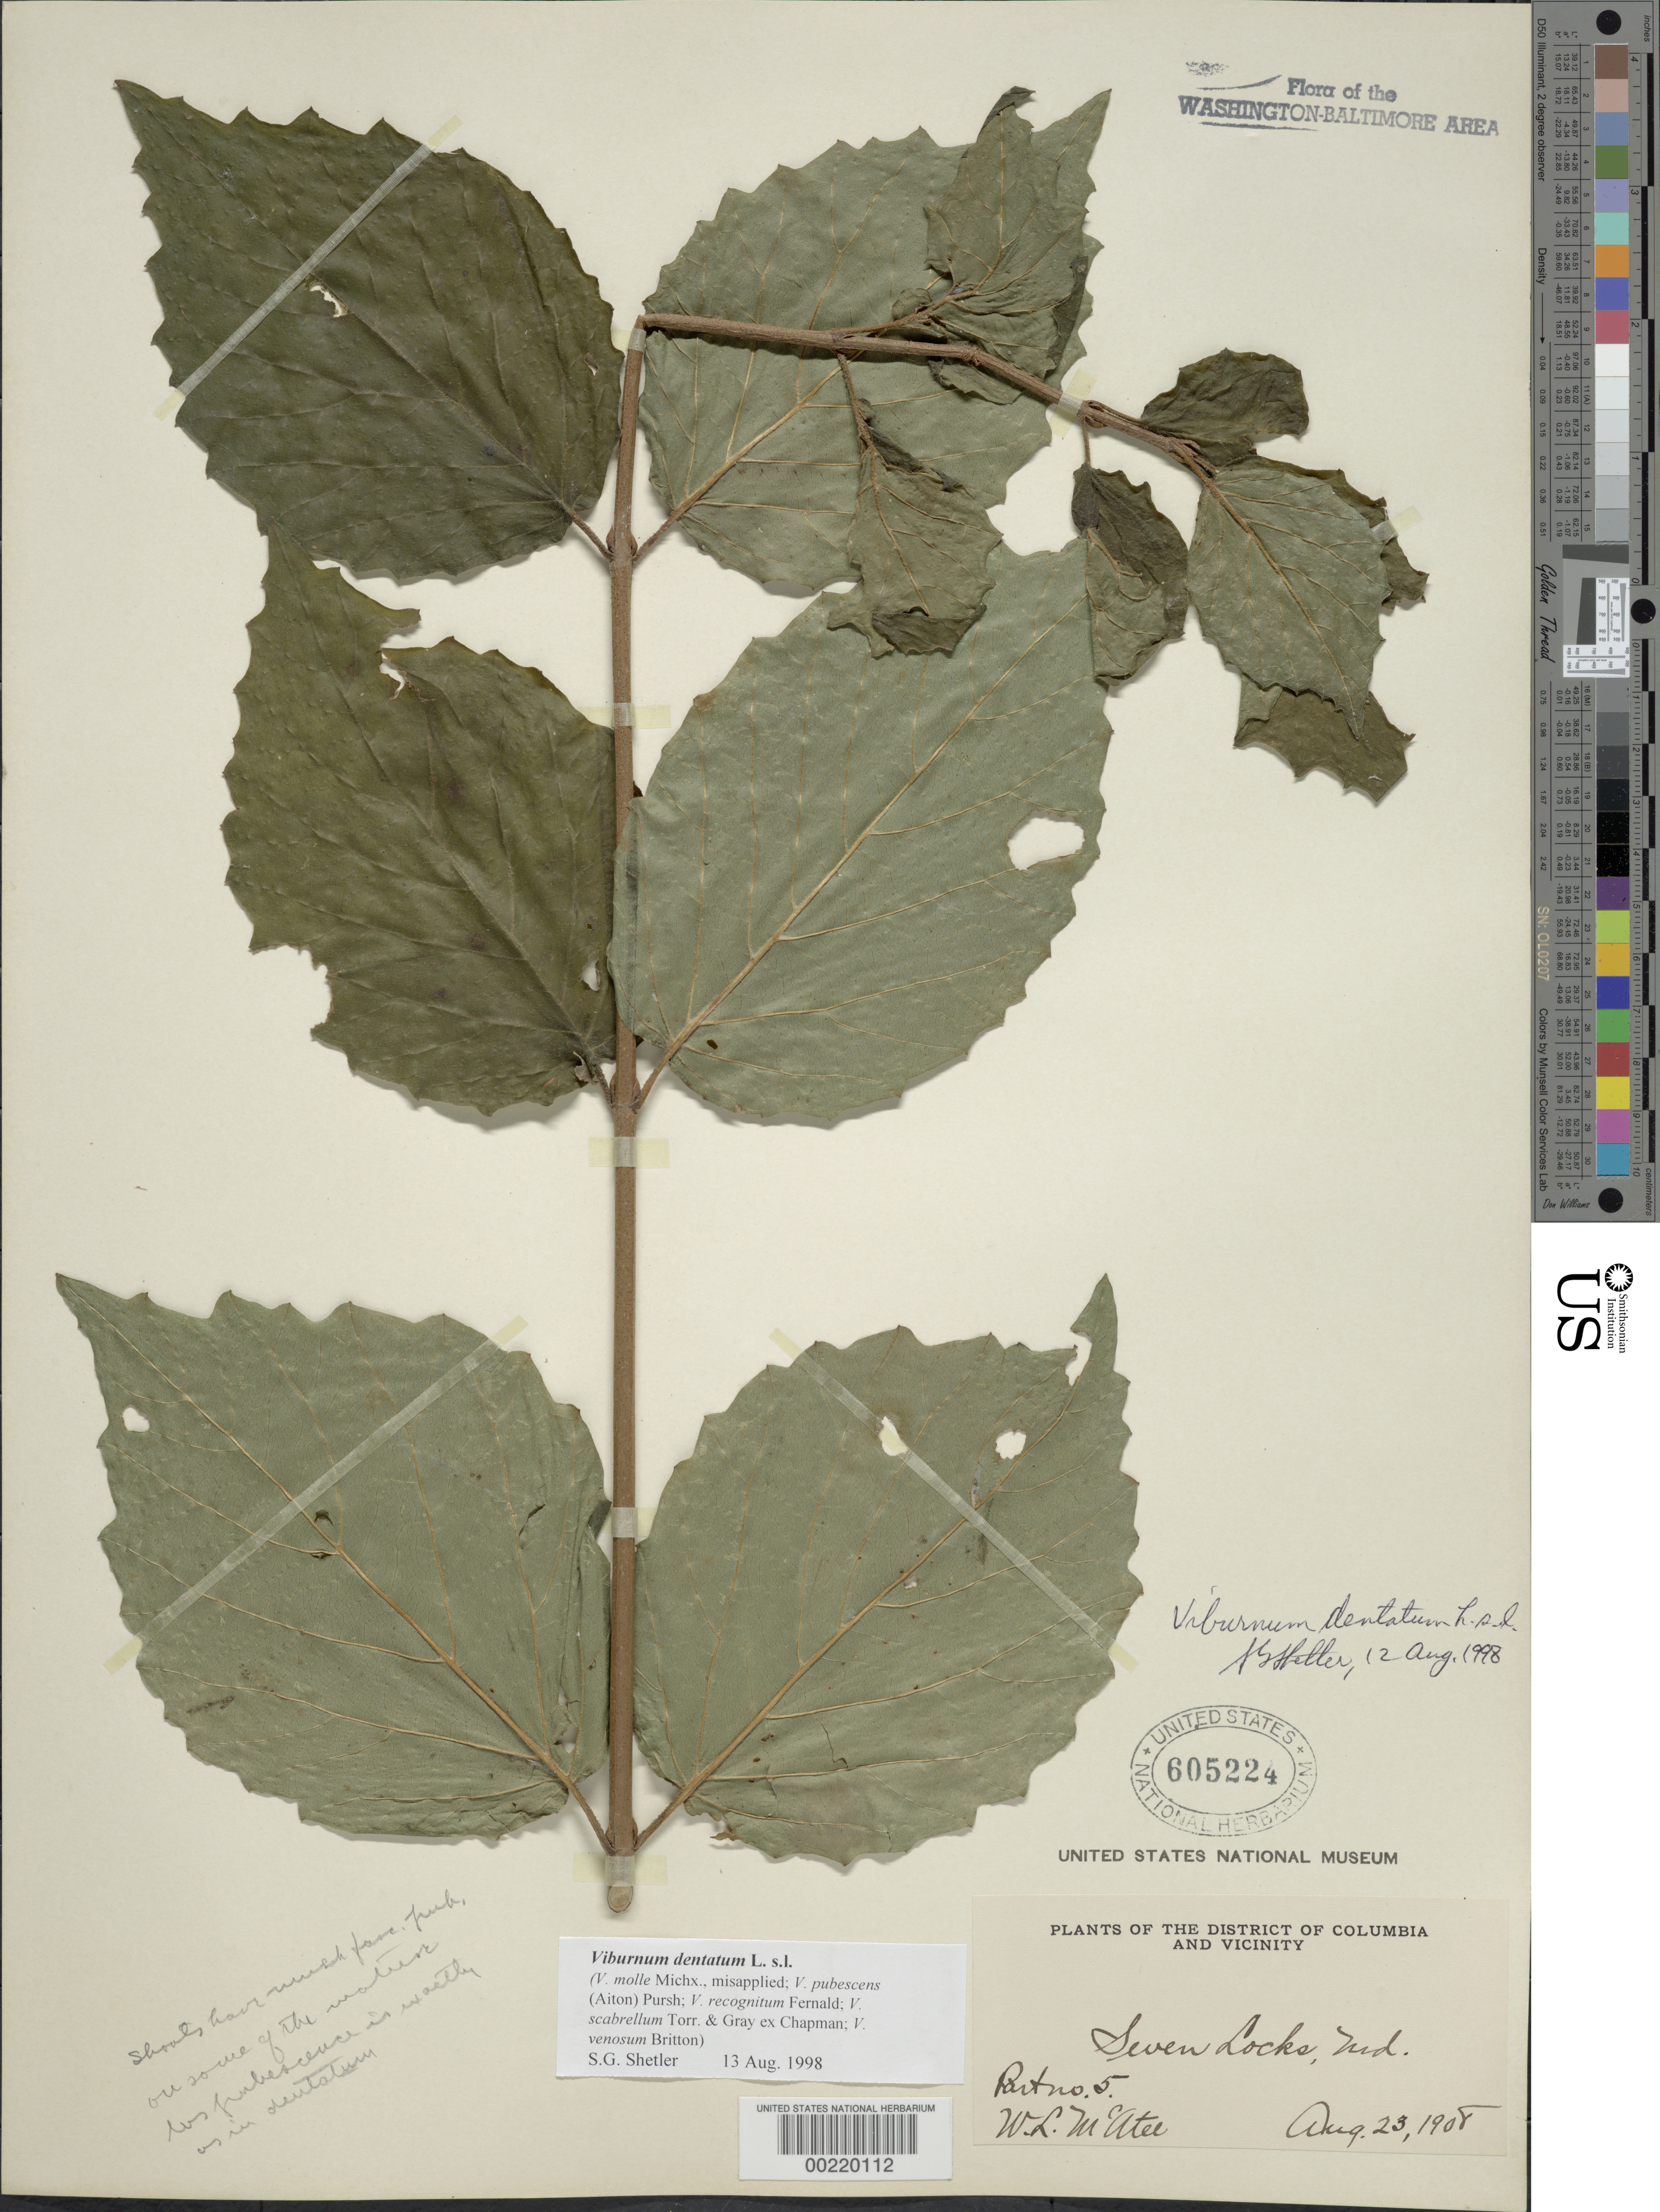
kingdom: Plantae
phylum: Tracheophyta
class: Magnoliopsida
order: Dipsacales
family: Viburnaceae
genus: Viburnum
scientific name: Viburnum dentatum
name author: L.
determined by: McAtee, W. L.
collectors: W. McAtee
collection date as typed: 23 Aug 1908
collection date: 1908-08-23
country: United States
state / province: Maryland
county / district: Montgomery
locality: Seven Locks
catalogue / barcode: US 605224